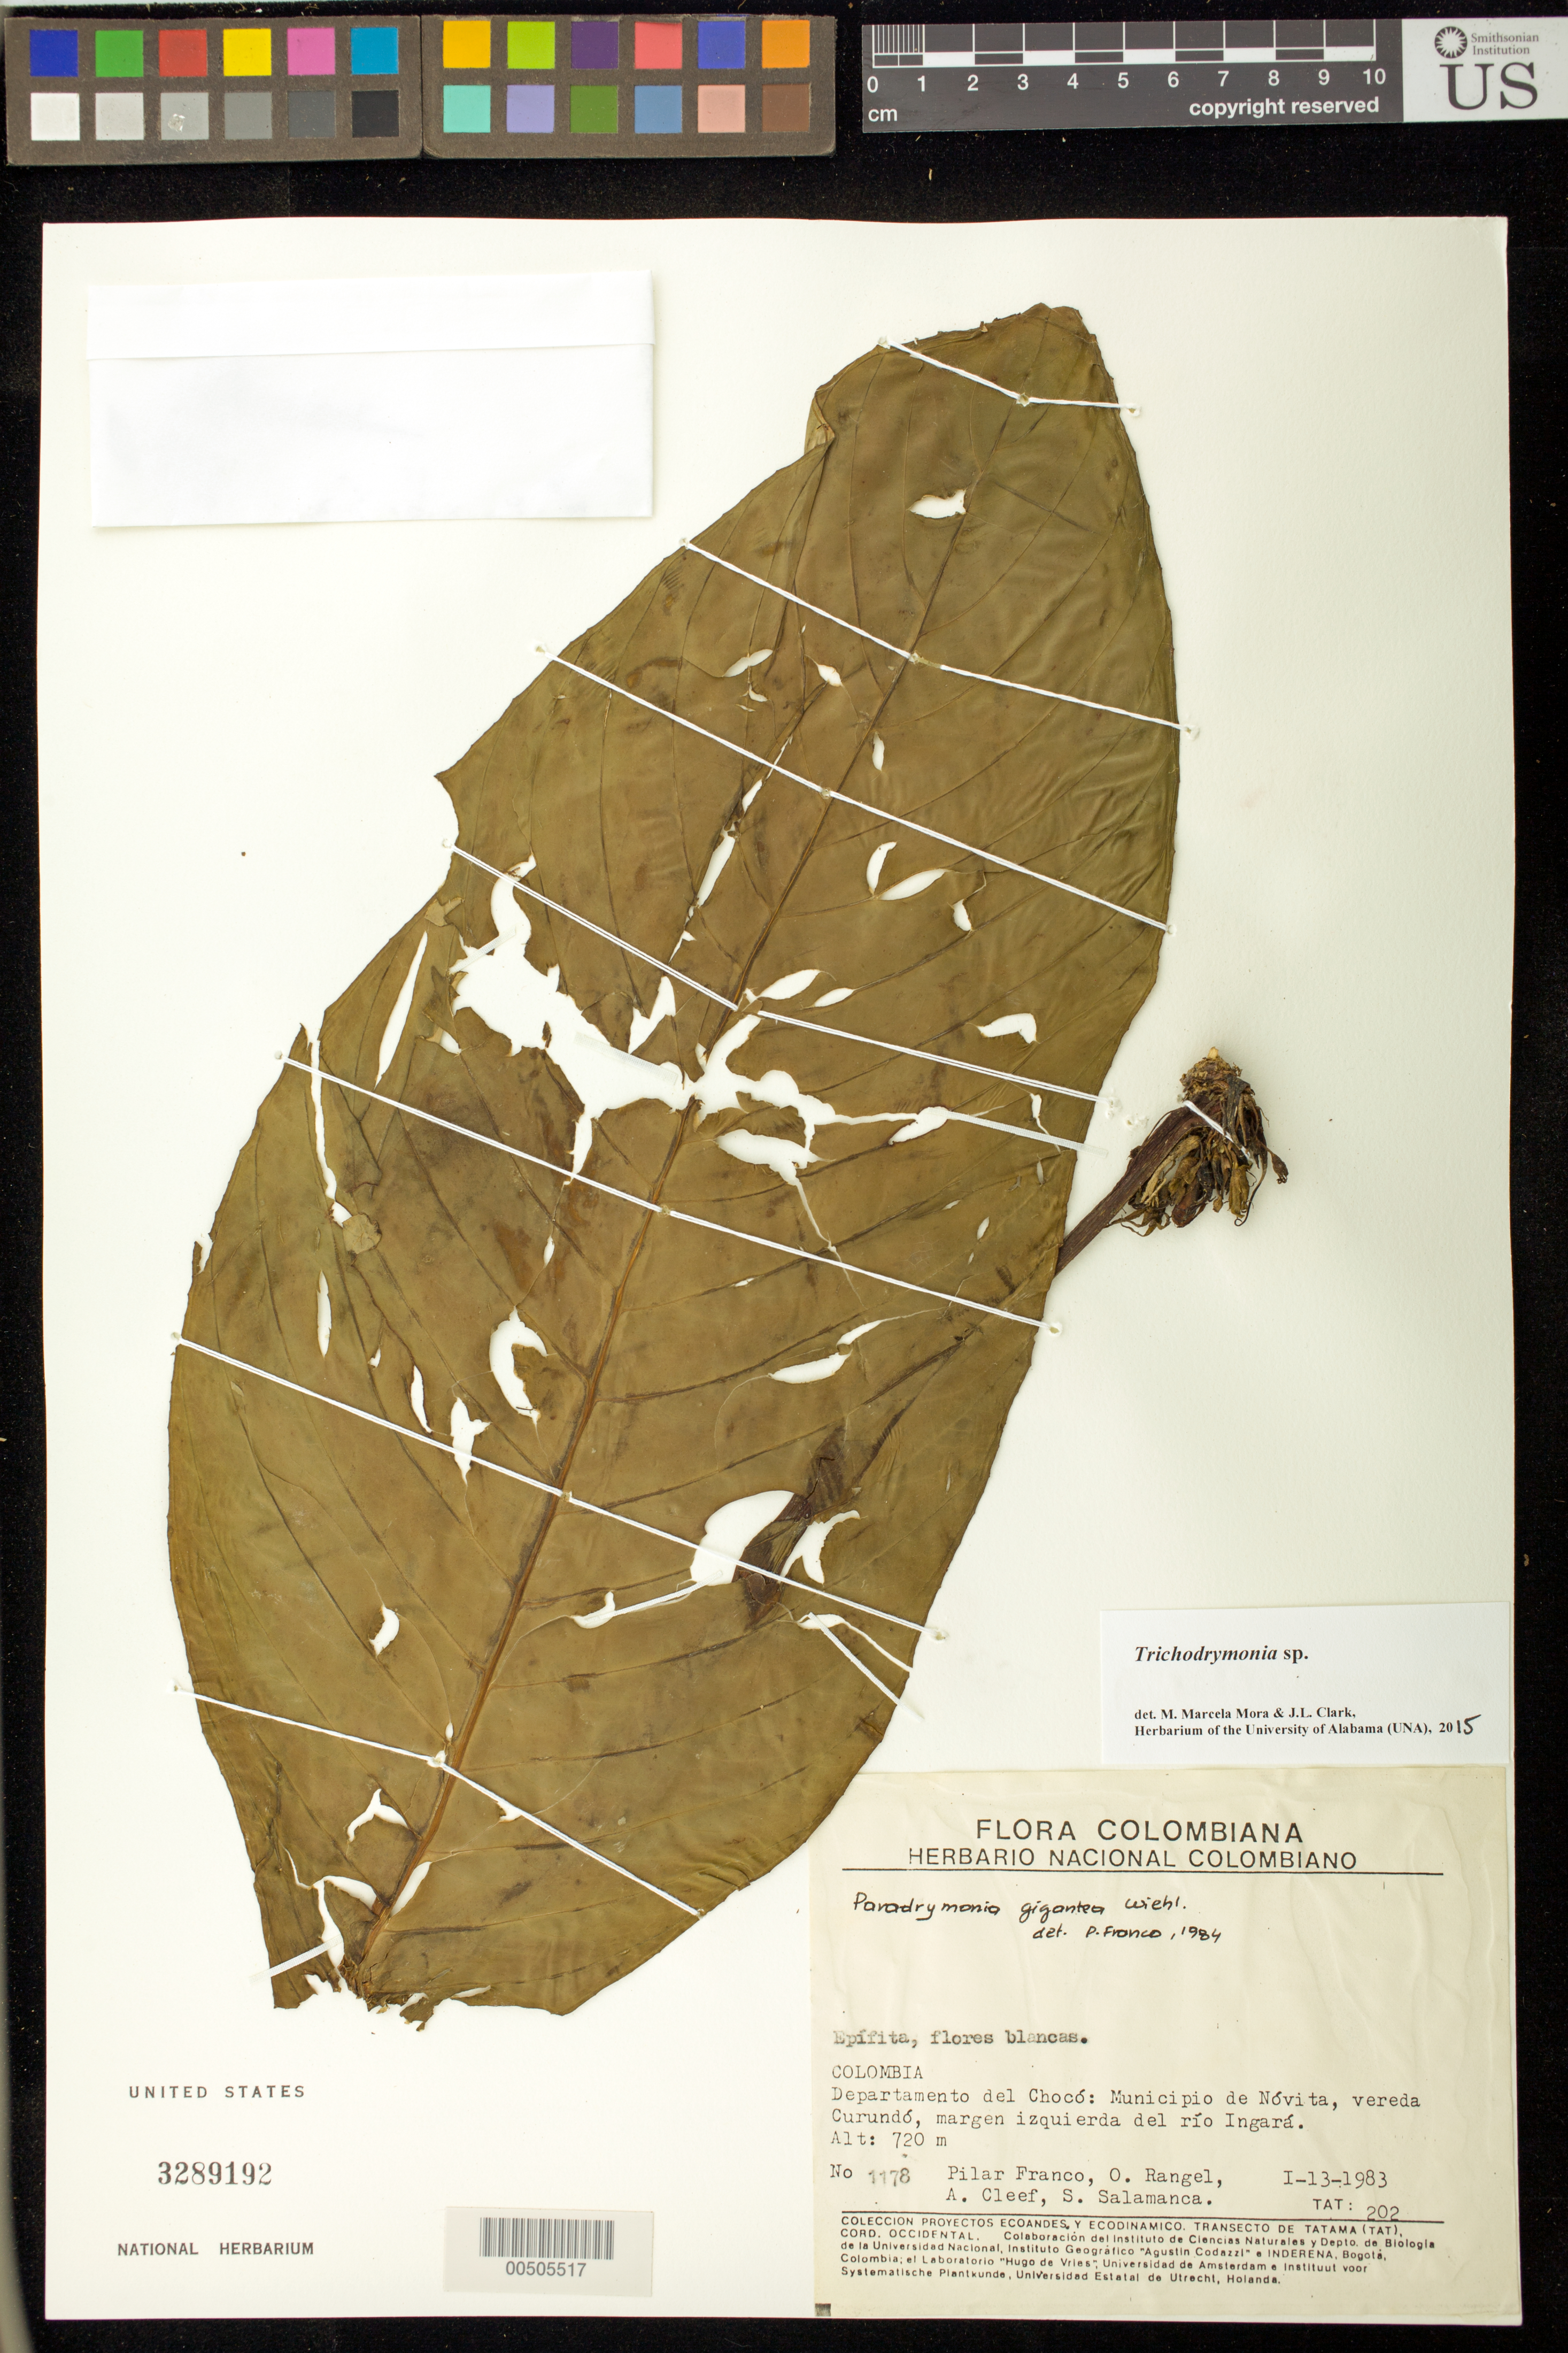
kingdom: Plantae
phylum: Tracheophyta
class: Magnoliopsida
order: Lamiales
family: Gesneriaceae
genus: Trichodrymonia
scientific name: Trichodrymonia sp.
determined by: Mora, M. M.; Clark, J. L.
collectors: P. Franco Roselli, J. O. Rangel Ch., A. M. Cleef & S. Salamanca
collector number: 1178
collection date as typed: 13 Jan 1983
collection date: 1983-01-13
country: Colombia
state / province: Chocó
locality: Novita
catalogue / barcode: US 3289192